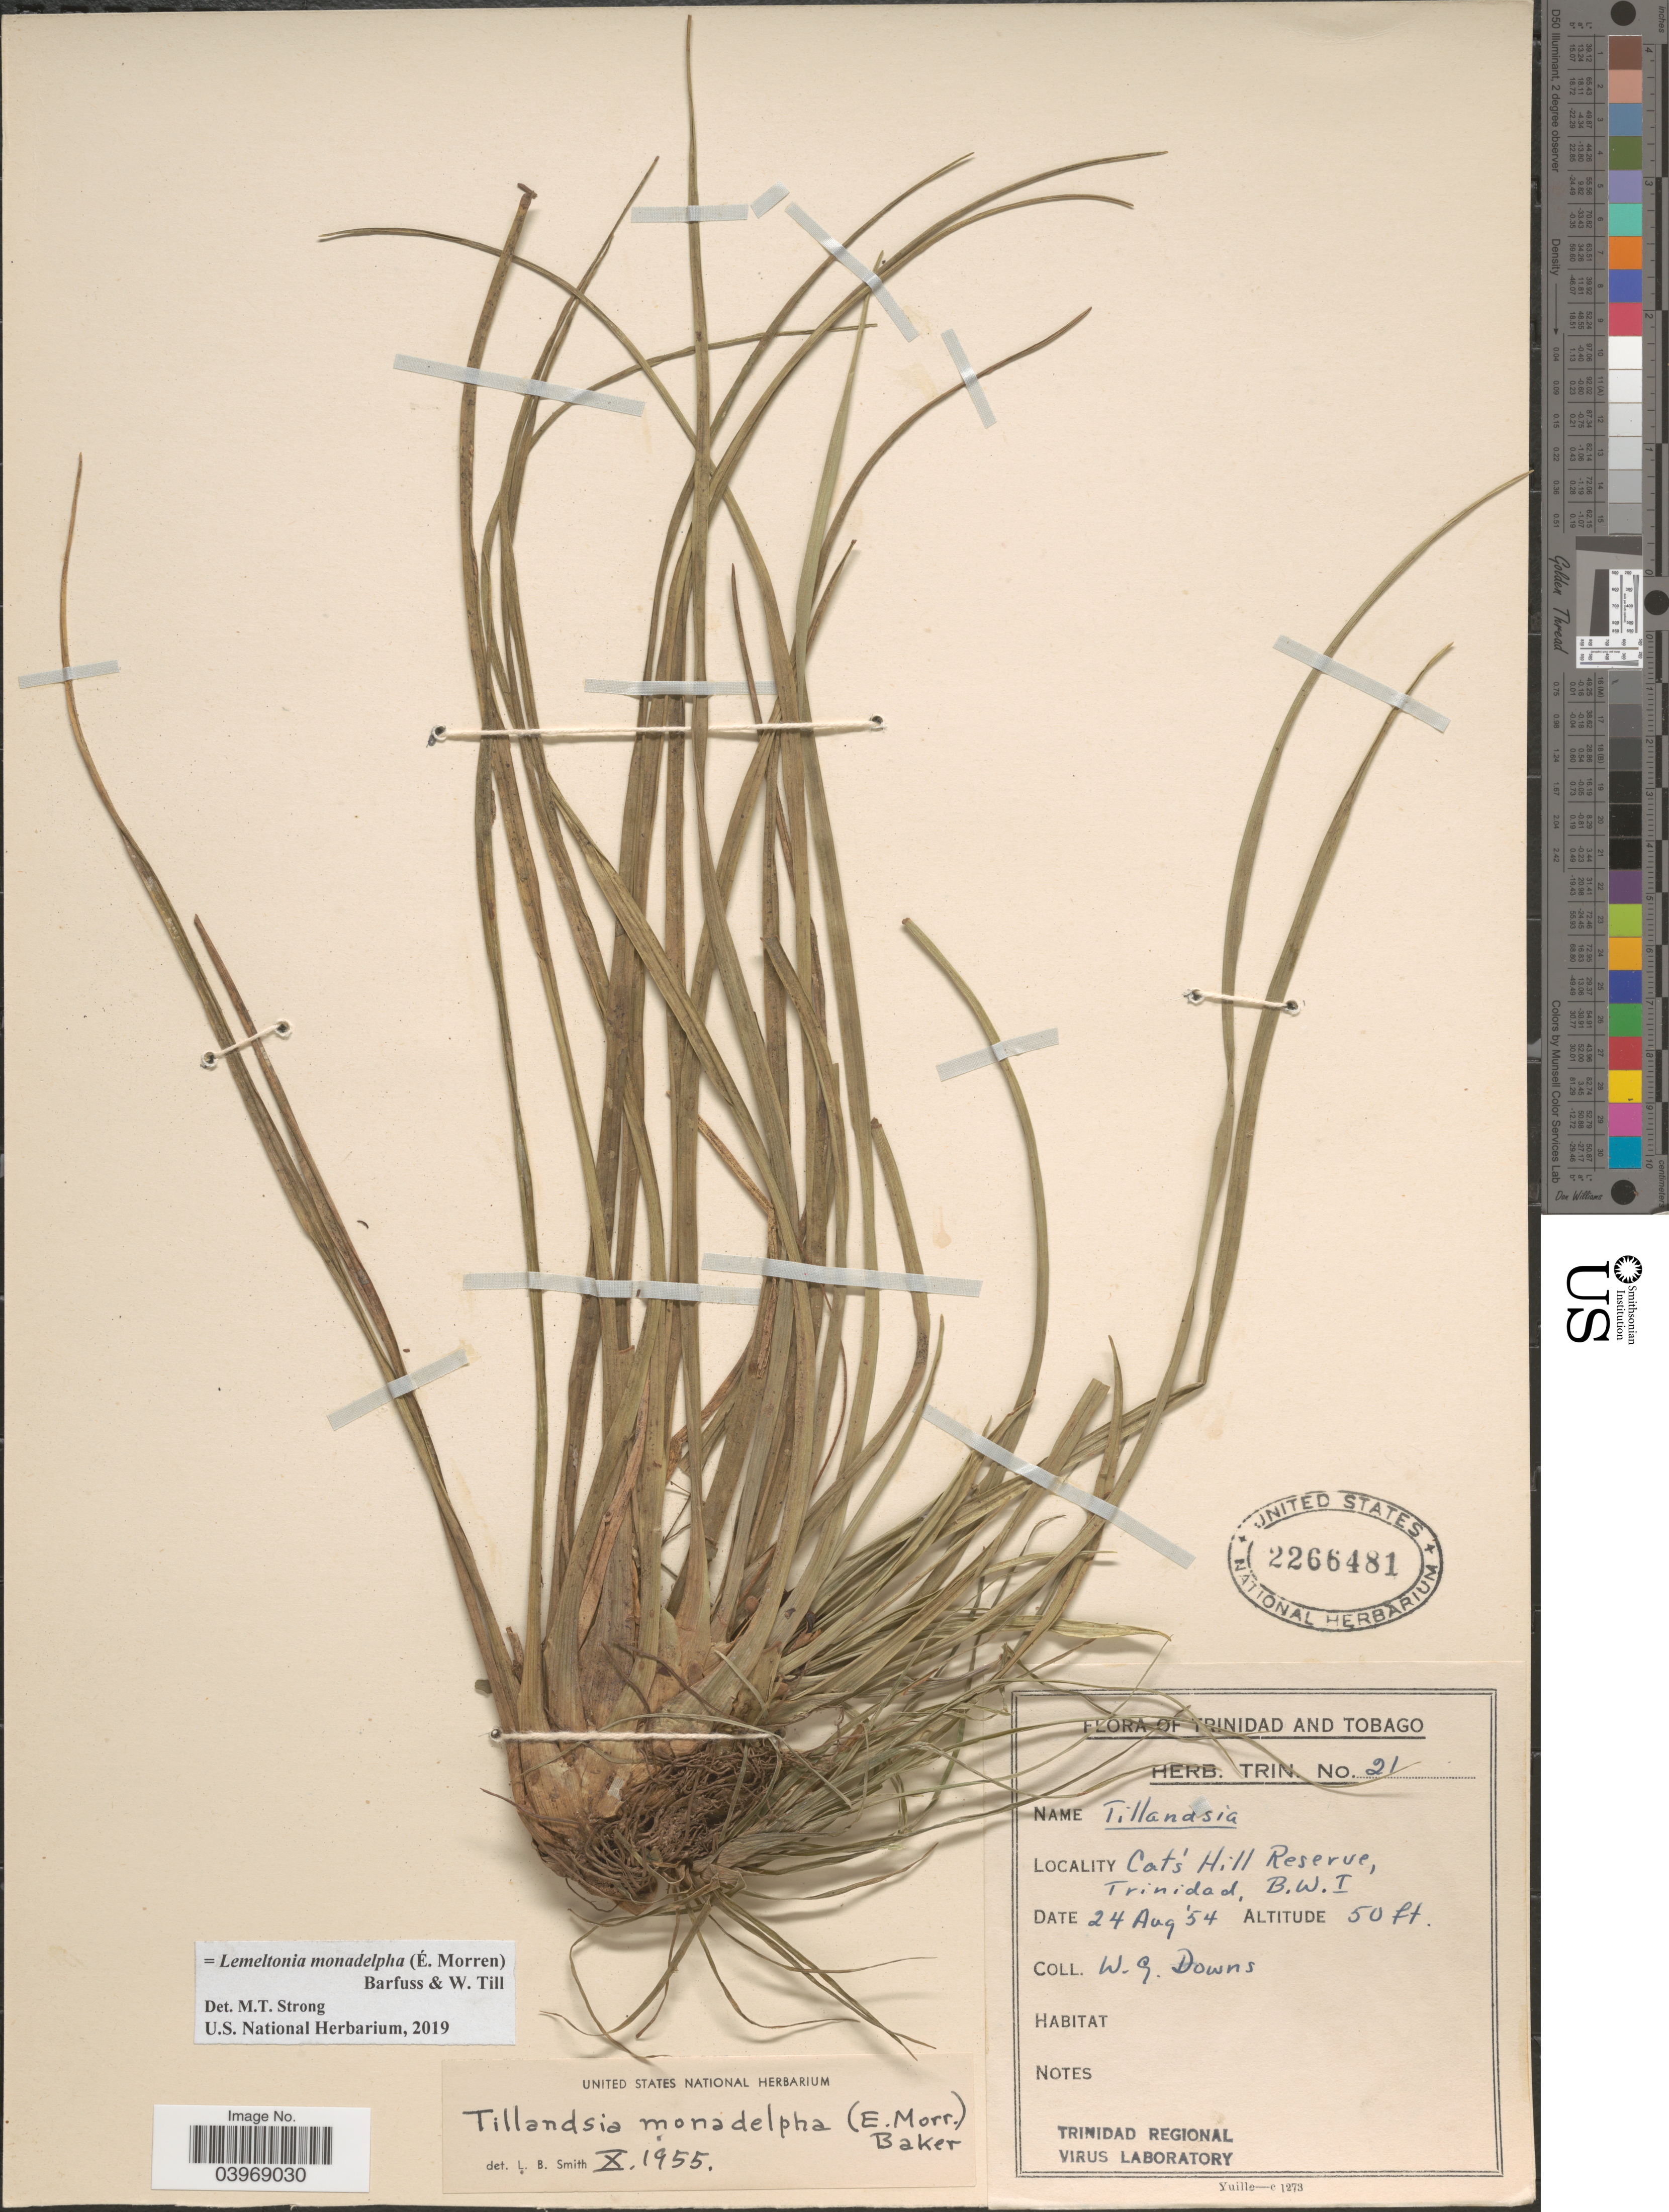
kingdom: Plantae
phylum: Tracheophyta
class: Liliopsida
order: Poales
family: Bromeliaceae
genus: Lemeltonia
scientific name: Lemeltonia monadelpha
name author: (É. Morren) Barfuss & W. Till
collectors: W. G. Downs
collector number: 21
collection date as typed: Transcribed d/m/y: 24/8/54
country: Trinidad and Tobago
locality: Cat's Hill Reserve, Trinidad, B.W.I.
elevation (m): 15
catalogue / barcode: US 2266481